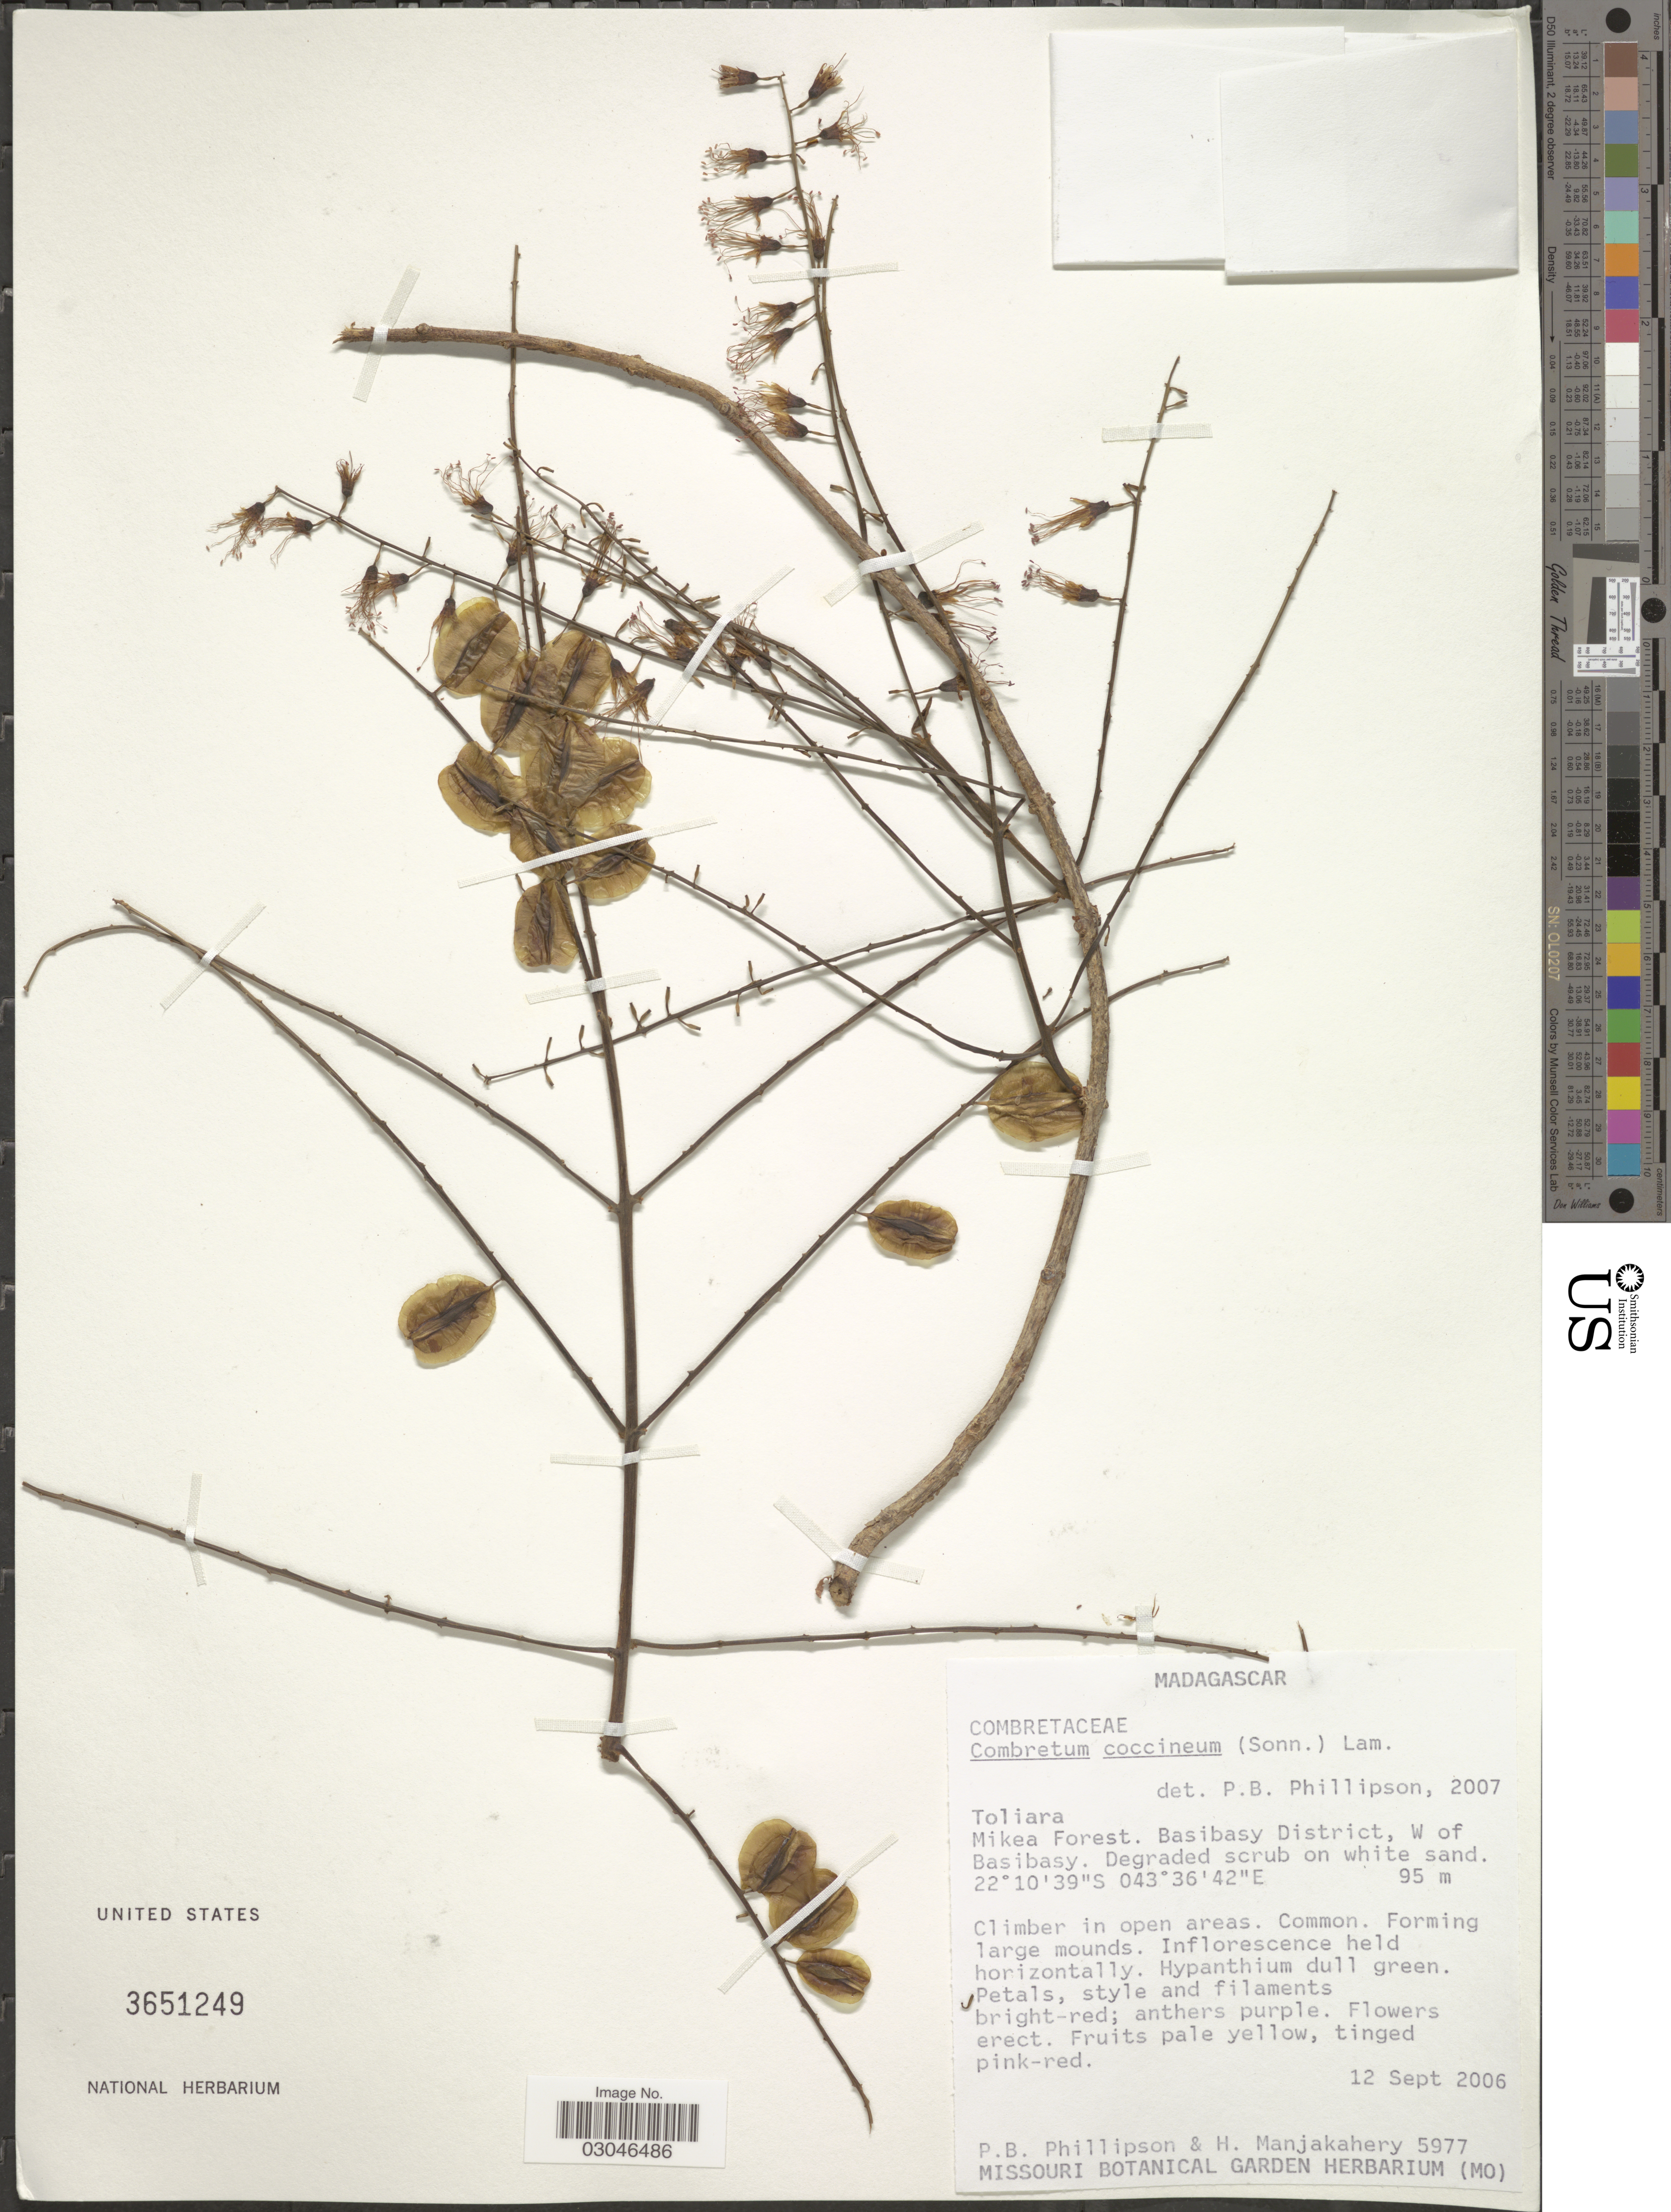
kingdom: Plantae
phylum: Tracheophyta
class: Magnoliopsida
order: Myrtales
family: Combretaceae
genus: Combretum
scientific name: Combretum coccineum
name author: Lam.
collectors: P. B. Phillipson & H. N. Manjakahery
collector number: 5977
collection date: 2006-09-12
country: Madagascar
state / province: Atsimo-Andrefana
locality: Mikea Forest. Basibasy District, W of Basibasy.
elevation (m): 95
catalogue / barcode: US 3651249